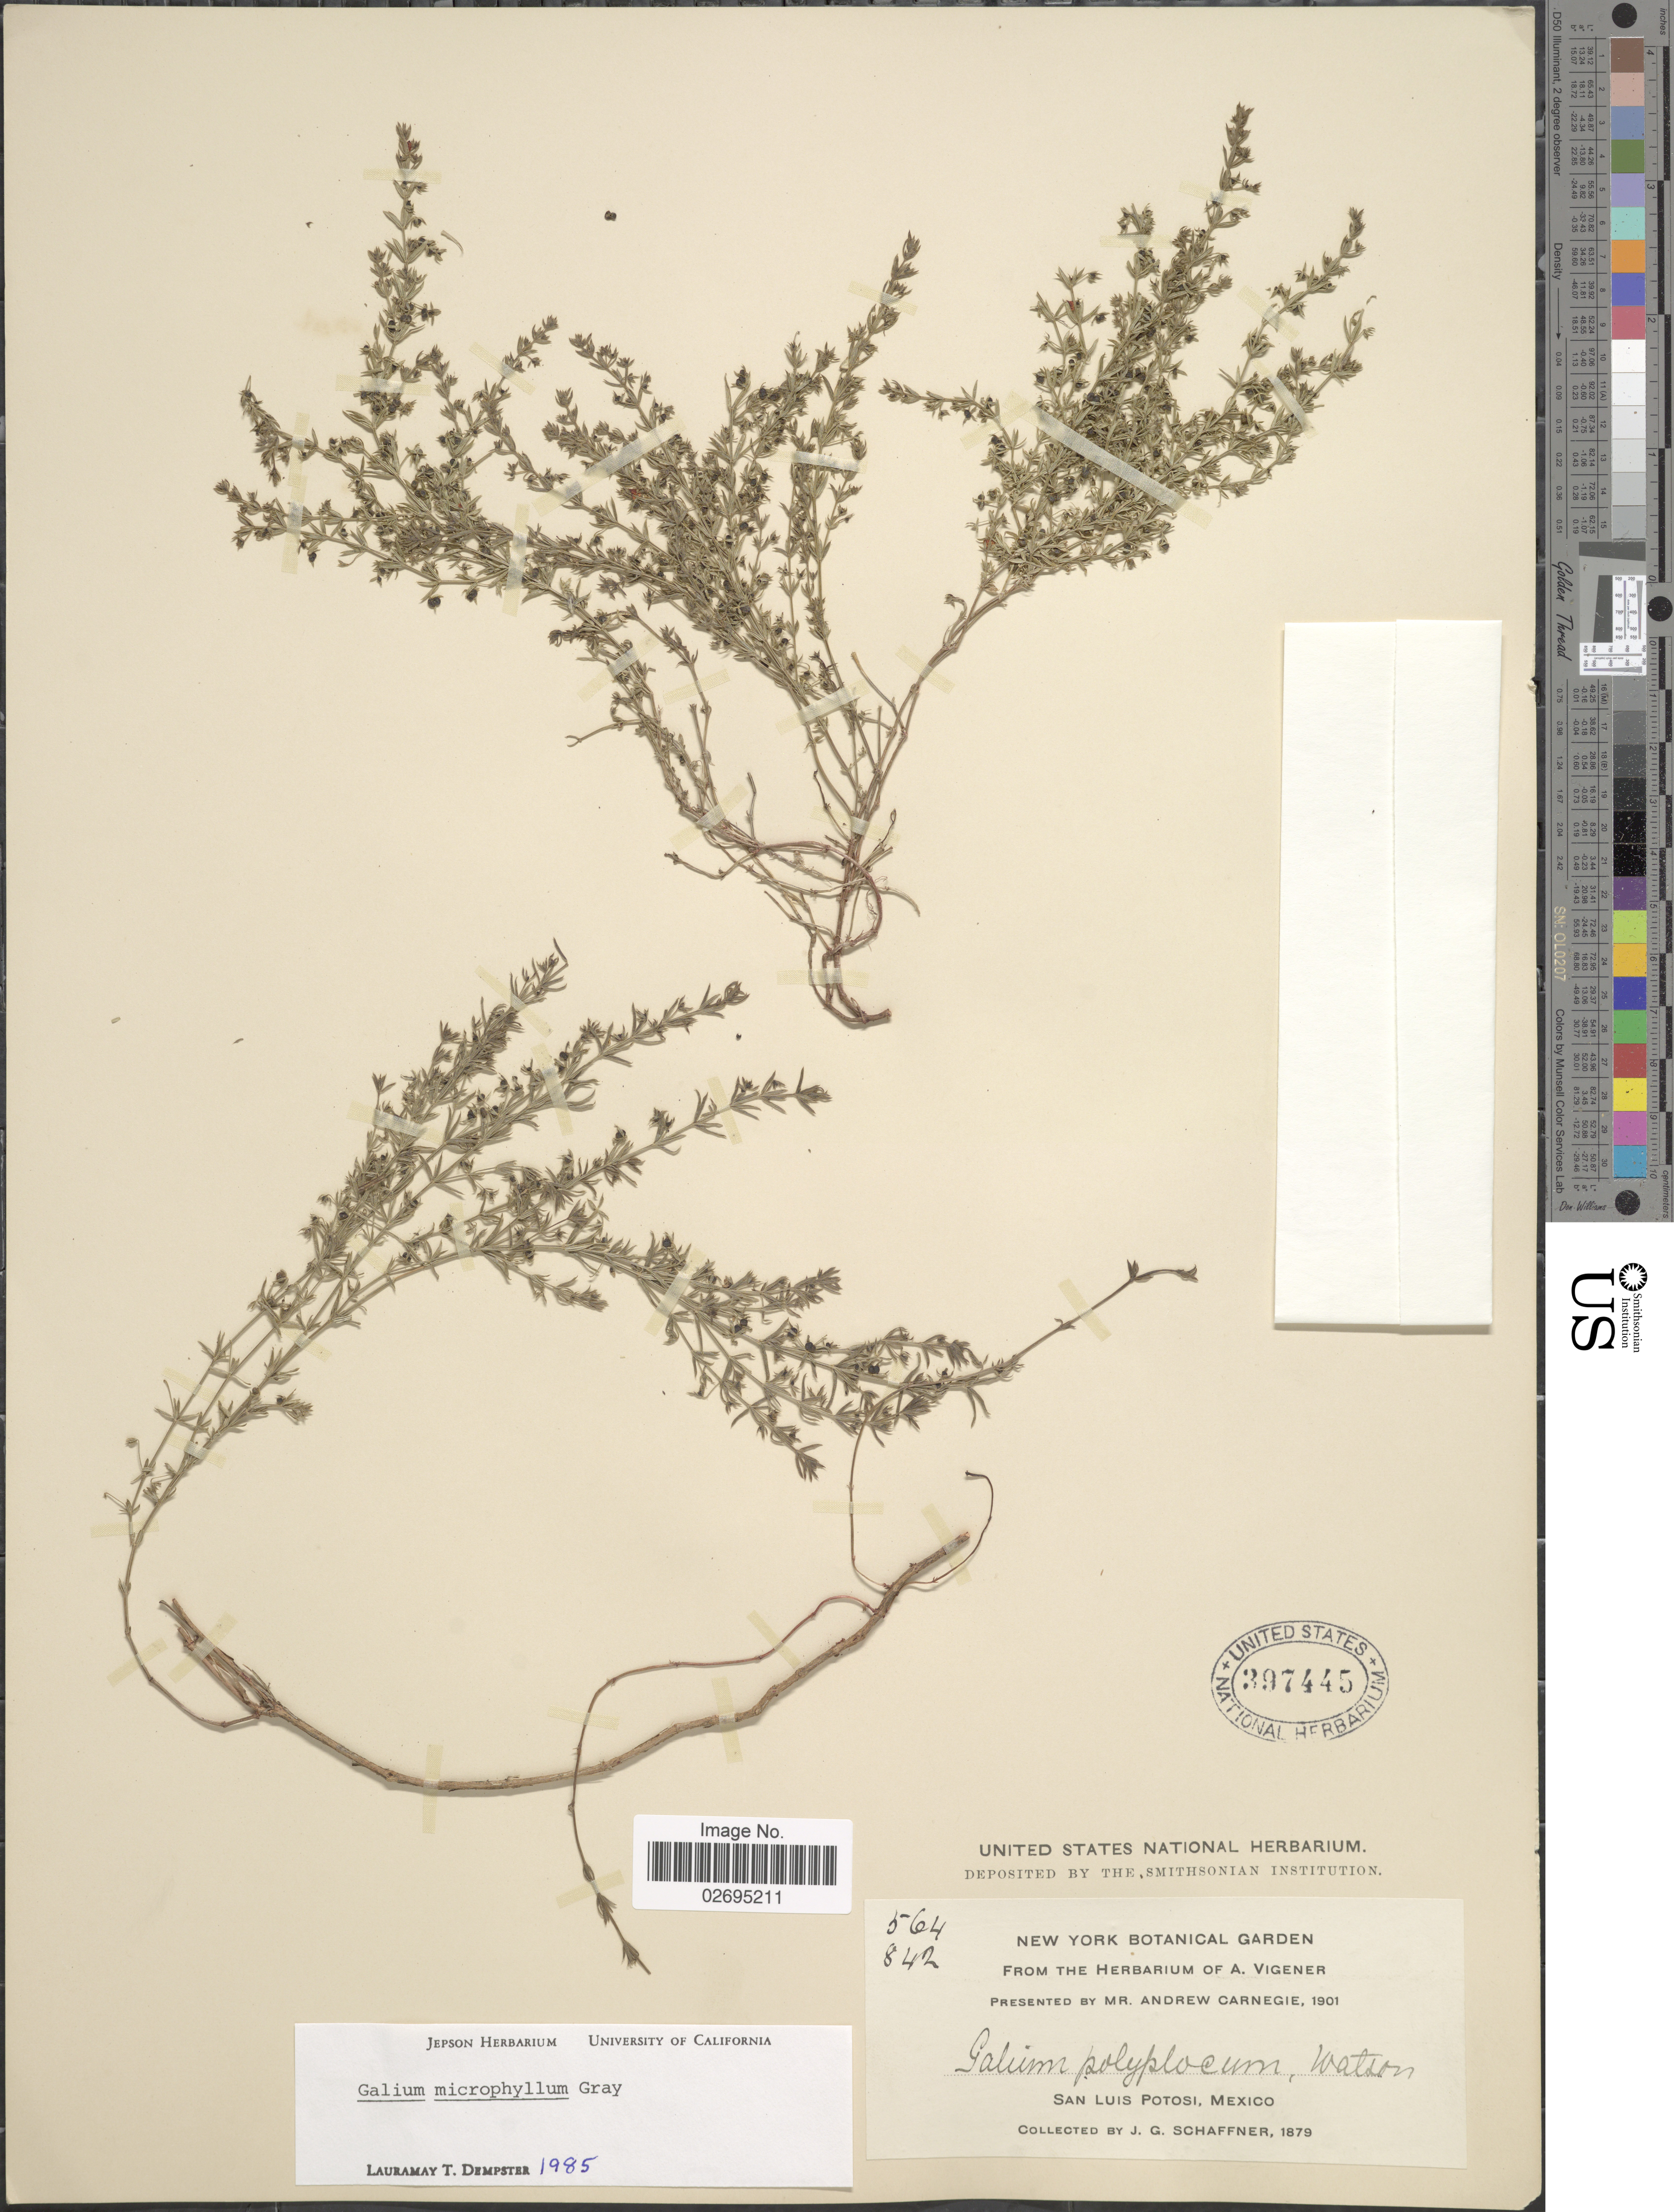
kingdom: Plantae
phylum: Tracheophyta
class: Magnoliopsida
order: Gentianales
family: Rubiaceae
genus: Galium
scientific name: Galium microphyllum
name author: A. Gray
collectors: J. G. Schaffner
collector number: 564/842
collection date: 1879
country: Mexico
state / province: San Luis Potosí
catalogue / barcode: US 397445